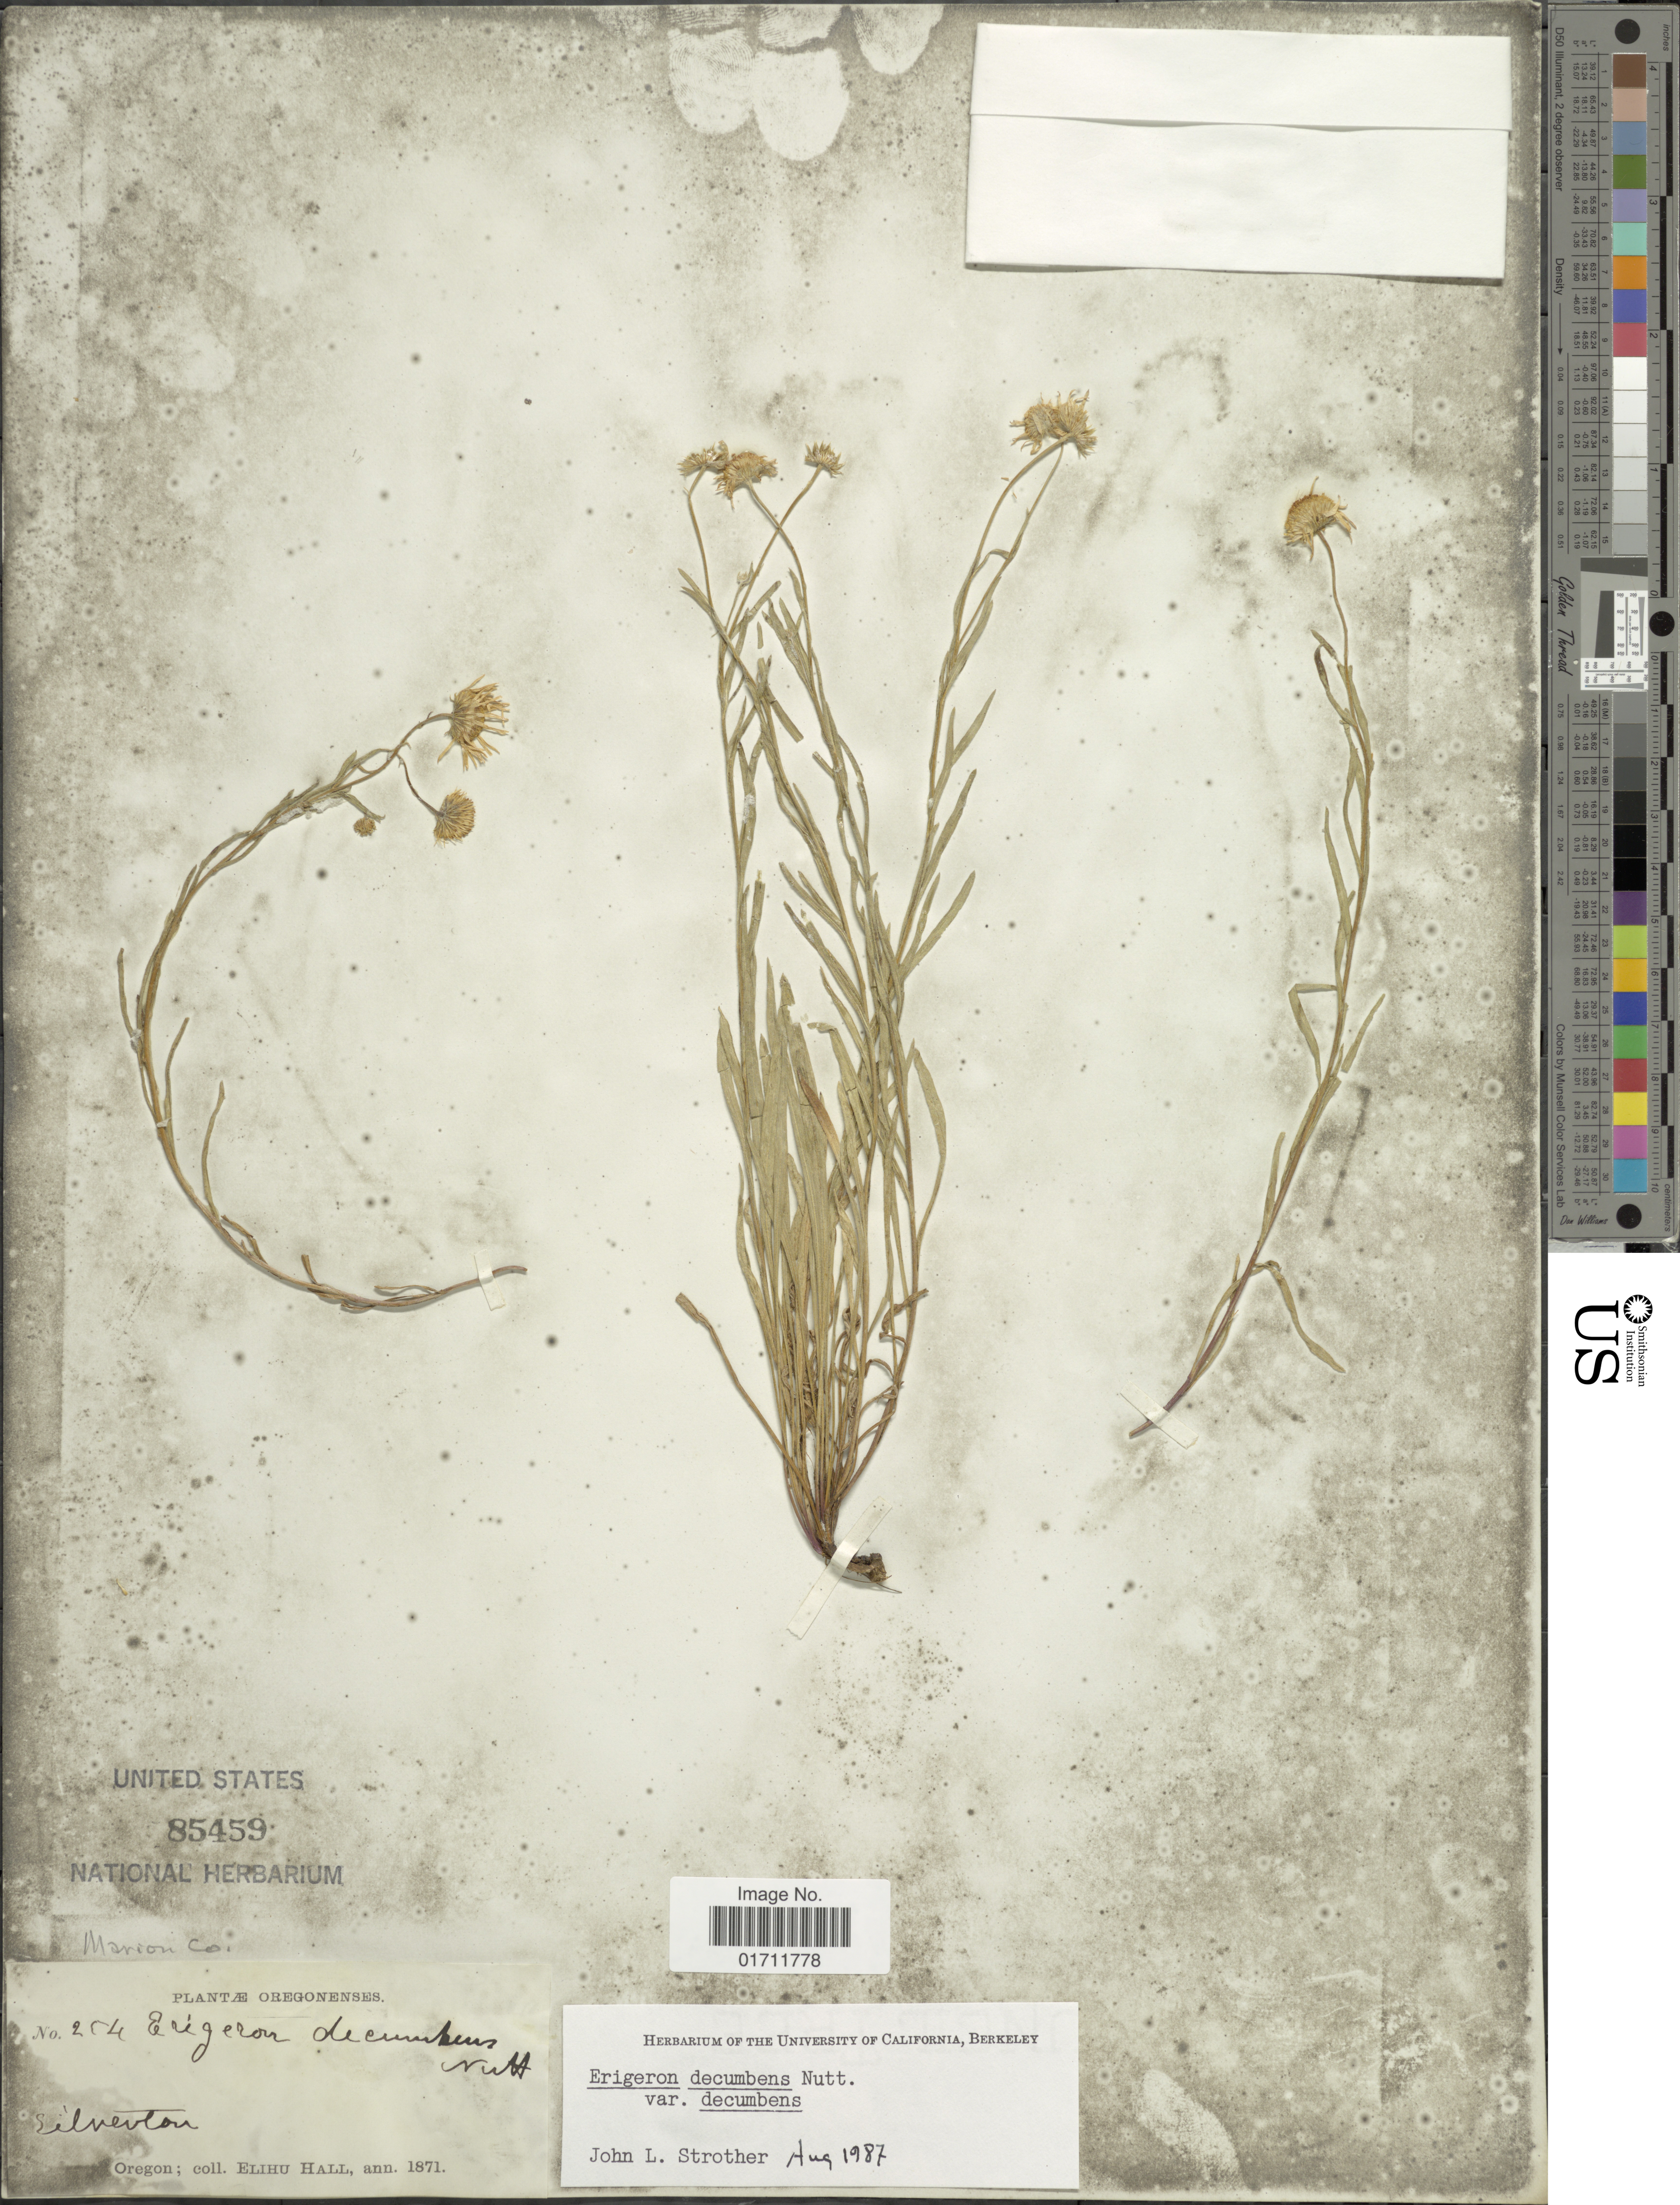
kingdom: Plantae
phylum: Tracheophyta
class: Magnoliopsida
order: Asterales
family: Asteraceae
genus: Erigeron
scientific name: Erigeron decumbens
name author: Nutt.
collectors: E. Hall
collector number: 254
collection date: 1871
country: United States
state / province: Oregon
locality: Silverton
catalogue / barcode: US 85459